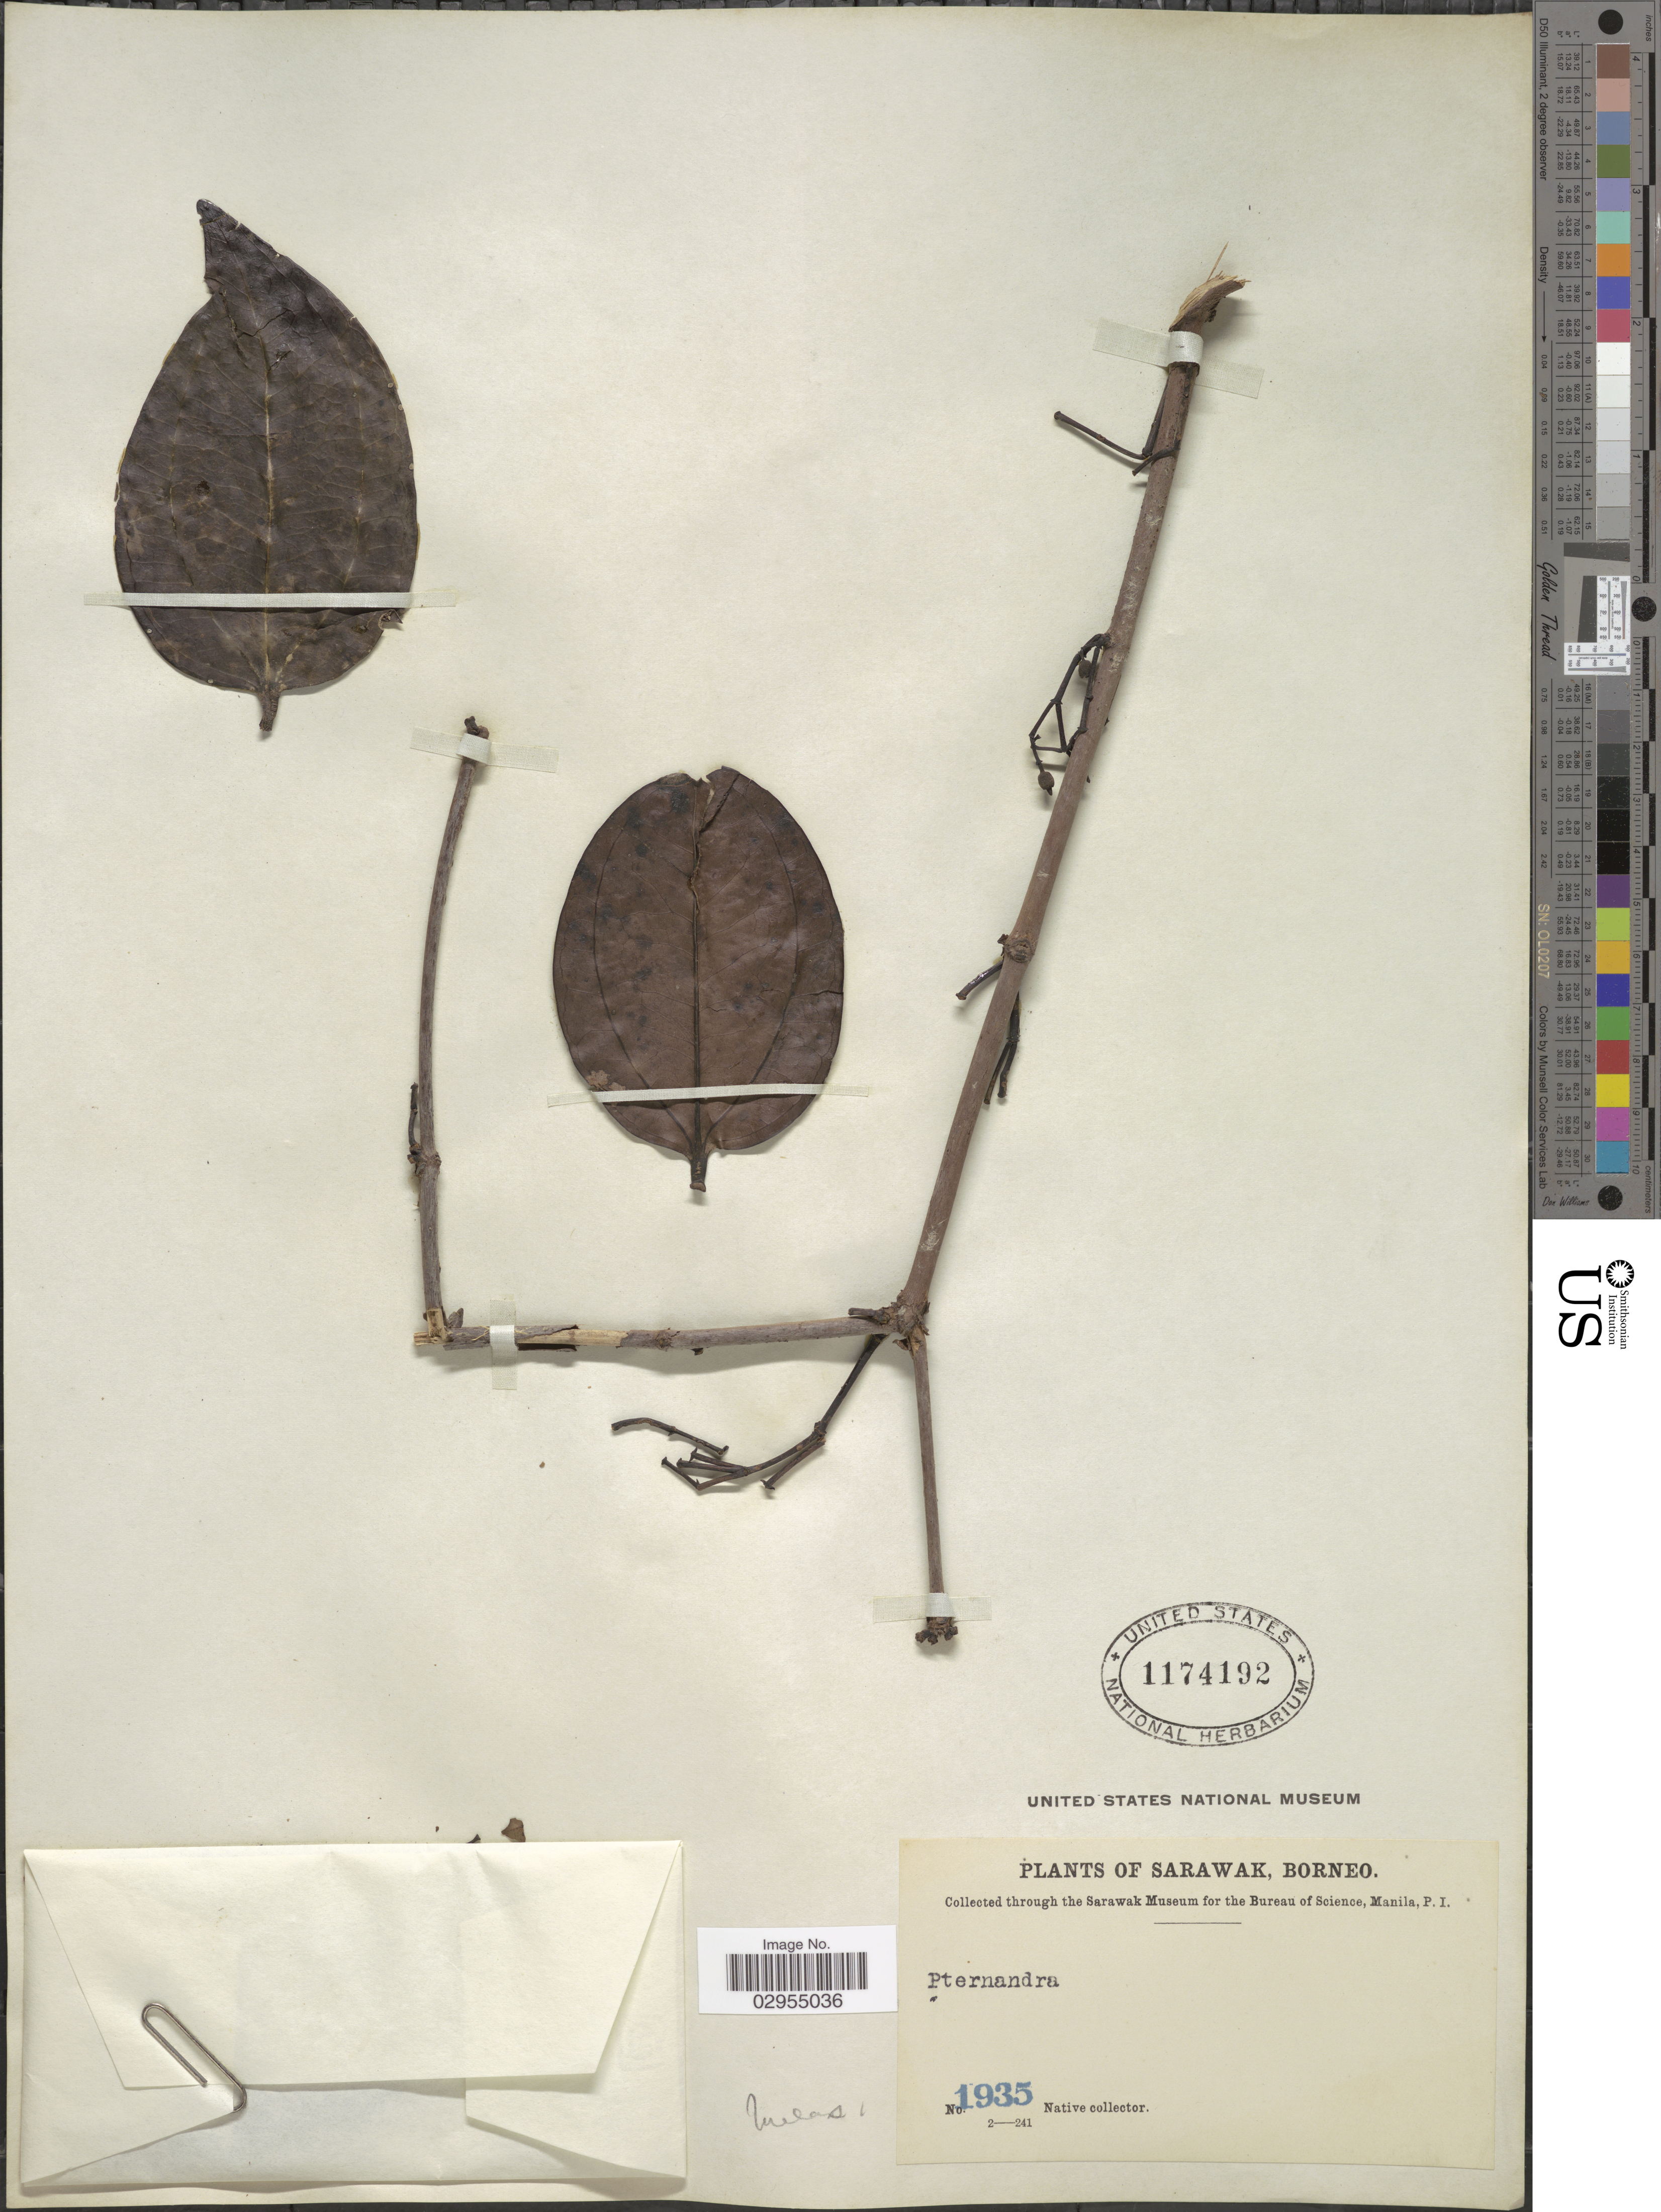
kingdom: Plantae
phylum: Tracheophyta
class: Magnoliopsida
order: Myrtales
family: Melastomataceae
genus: Pternandra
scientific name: Pternandra sp.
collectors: Native collector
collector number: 1935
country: Malaysia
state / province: Sarawak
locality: Borneo.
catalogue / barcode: US 1174192